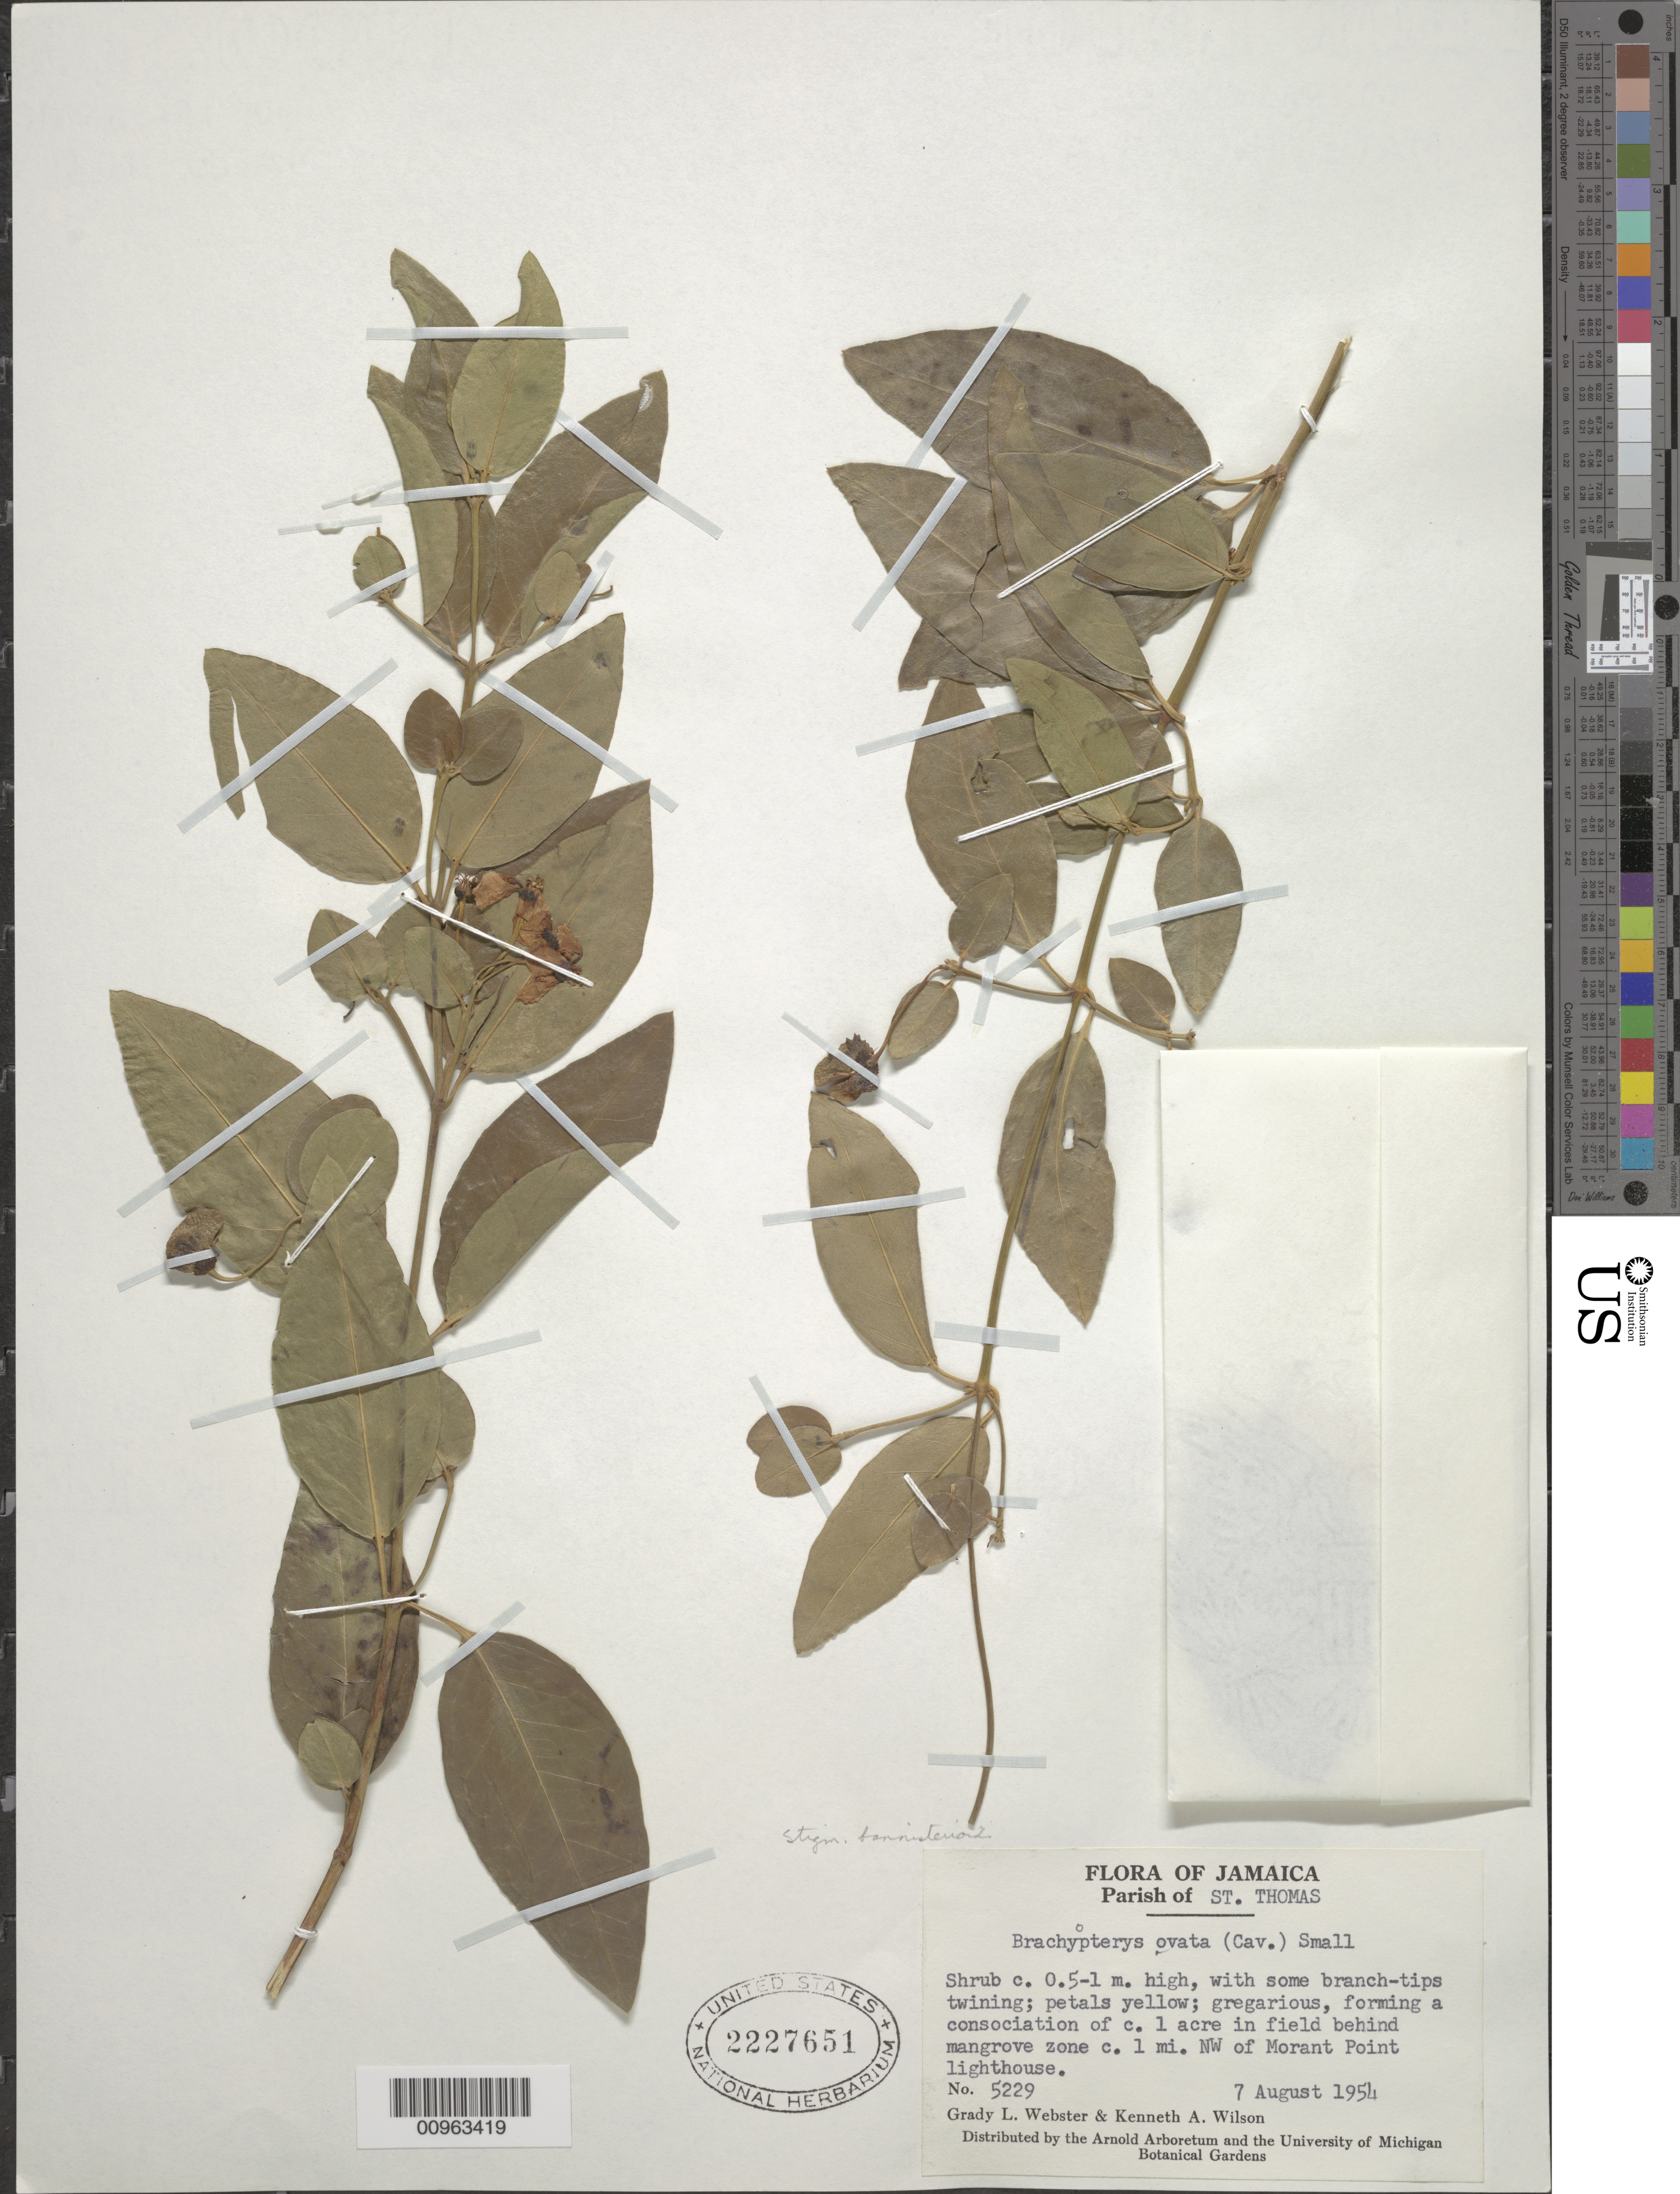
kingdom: Plantae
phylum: Tracheophyta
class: Magnoliopsida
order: Malpighiales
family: Malpighiaceae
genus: Stigmaphyllon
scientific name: Stigmaphyllon bannisterioides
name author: (L.) C.E. Anderson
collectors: G. L. Webster & K. A. Wilson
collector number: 5229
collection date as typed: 07 Aug 1954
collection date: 1954-08-07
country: Jamaica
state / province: Saint Thomas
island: Jamaica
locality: In field behind mangrove zone c. 1 mile NW of Morant Point Lighthouse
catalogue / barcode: US 2227651